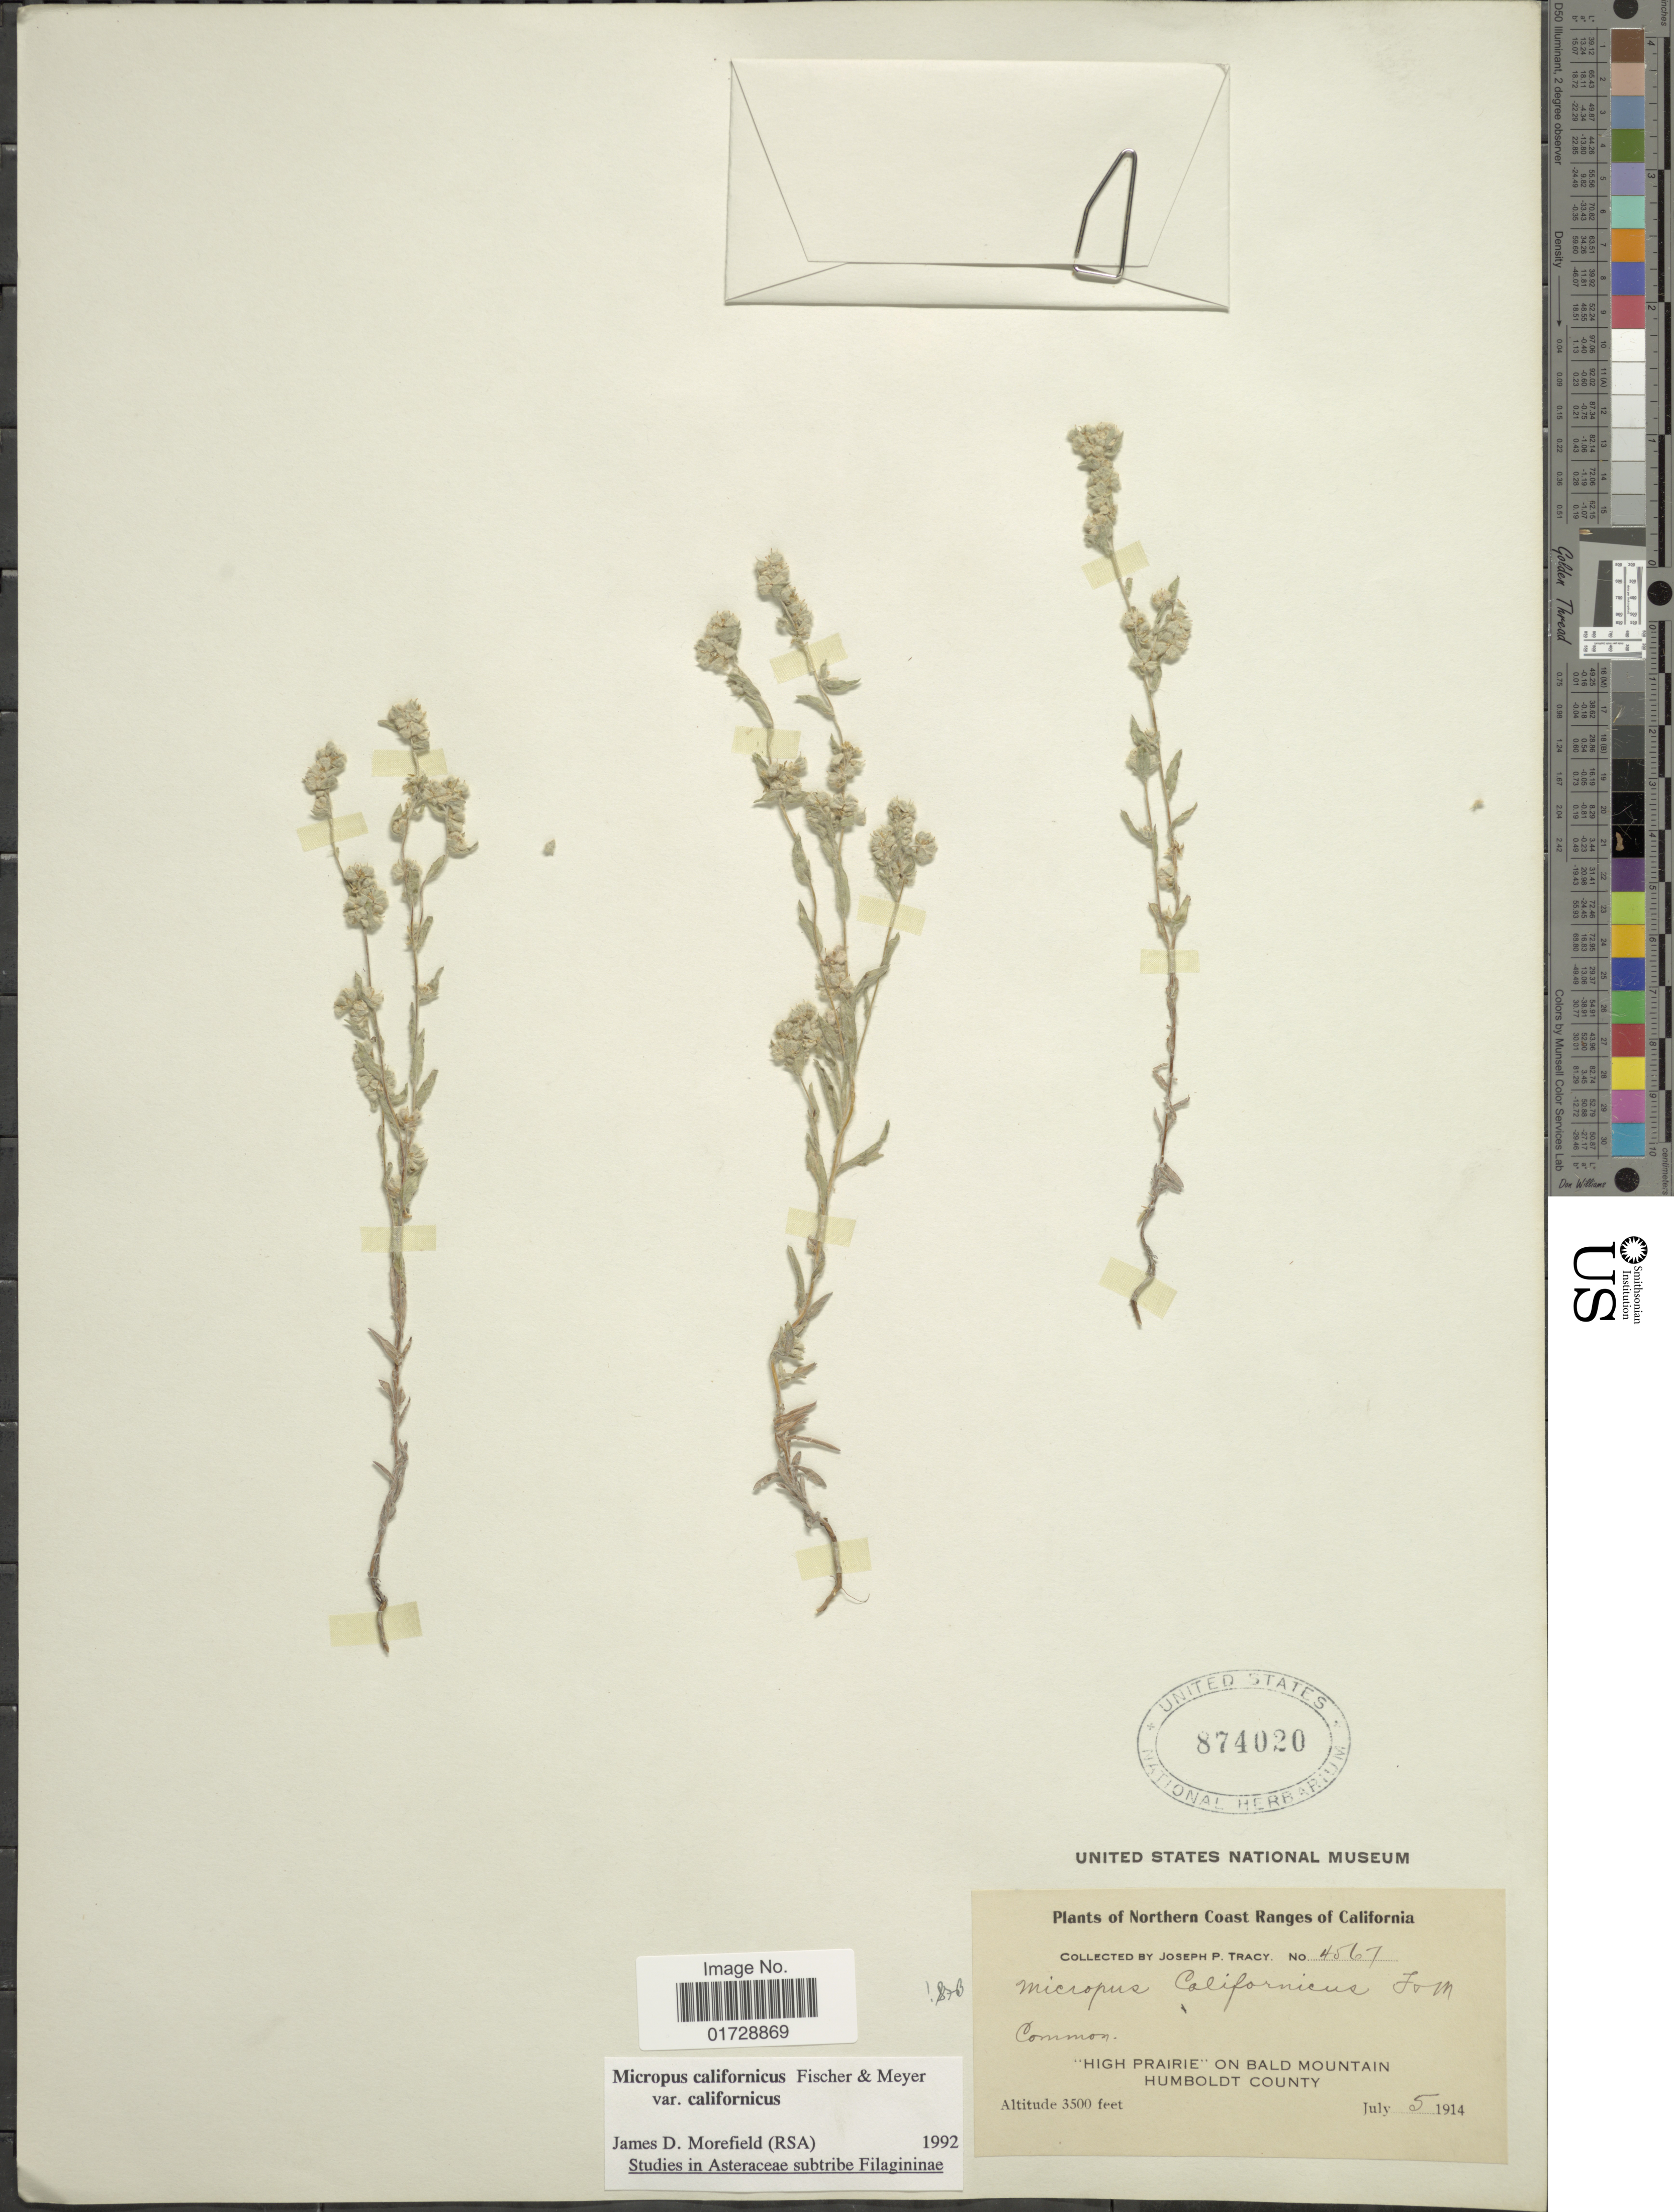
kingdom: Plantae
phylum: Tracheophyta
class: Magnoliopsida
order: Asterales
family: Asteraceae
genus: Micropus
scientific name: Micropus californicus var. californicus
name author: Fisch. & C.A. Mey.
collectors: J. Tracy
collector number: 4567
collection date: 1914-07-05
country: United States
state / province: California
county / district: Humboldt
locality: Northern Coast Ranges of California, "High Prairie" on bald mountain Humboldt County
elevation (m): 1067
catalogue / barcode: US 874020